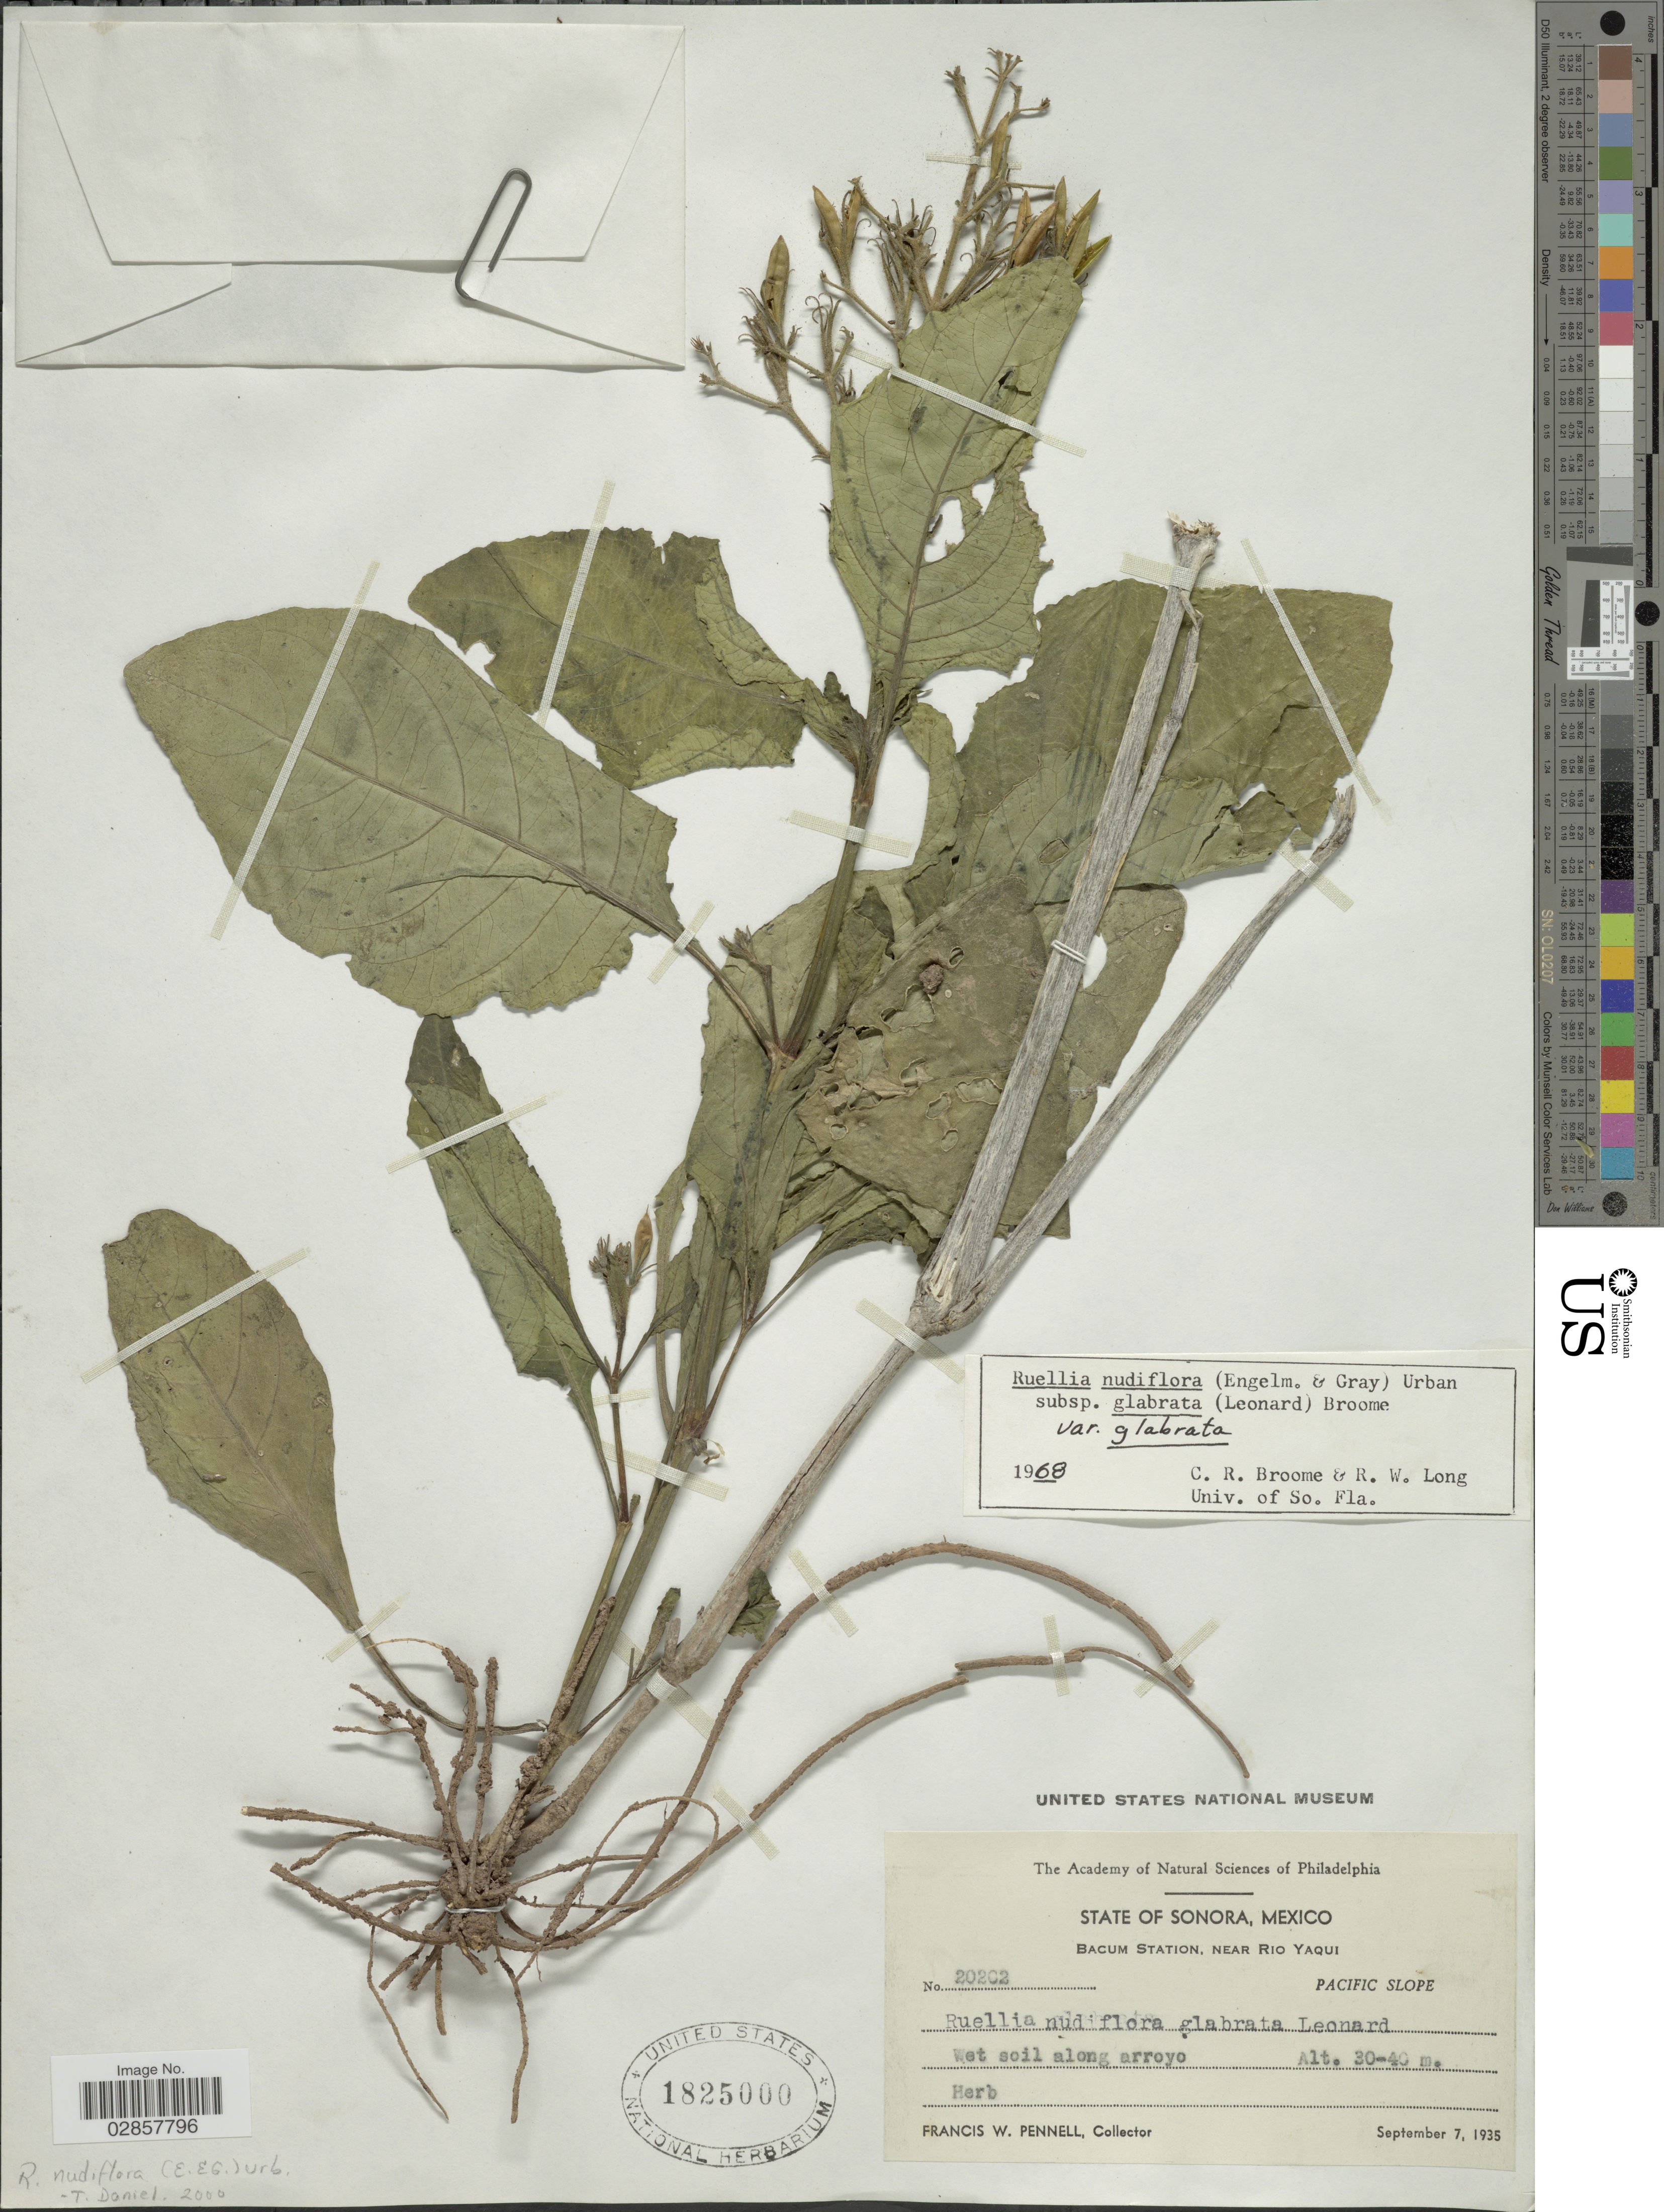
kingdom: Plantae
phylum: Tracheophyta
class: Magnoliopsida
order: Lamiales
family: Acanthaceae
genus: Ruellia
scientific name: Ruellia nudiflora var. glabrata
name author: Leonard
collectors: F. W. Pennell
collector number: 20202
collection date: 1935-09-07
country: Mexico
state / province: Sonora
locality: Bacum Station, near Rio Yaqui. Pacific Slope. Wet soil along arroyo.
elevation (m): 30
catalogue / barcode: US 1825000